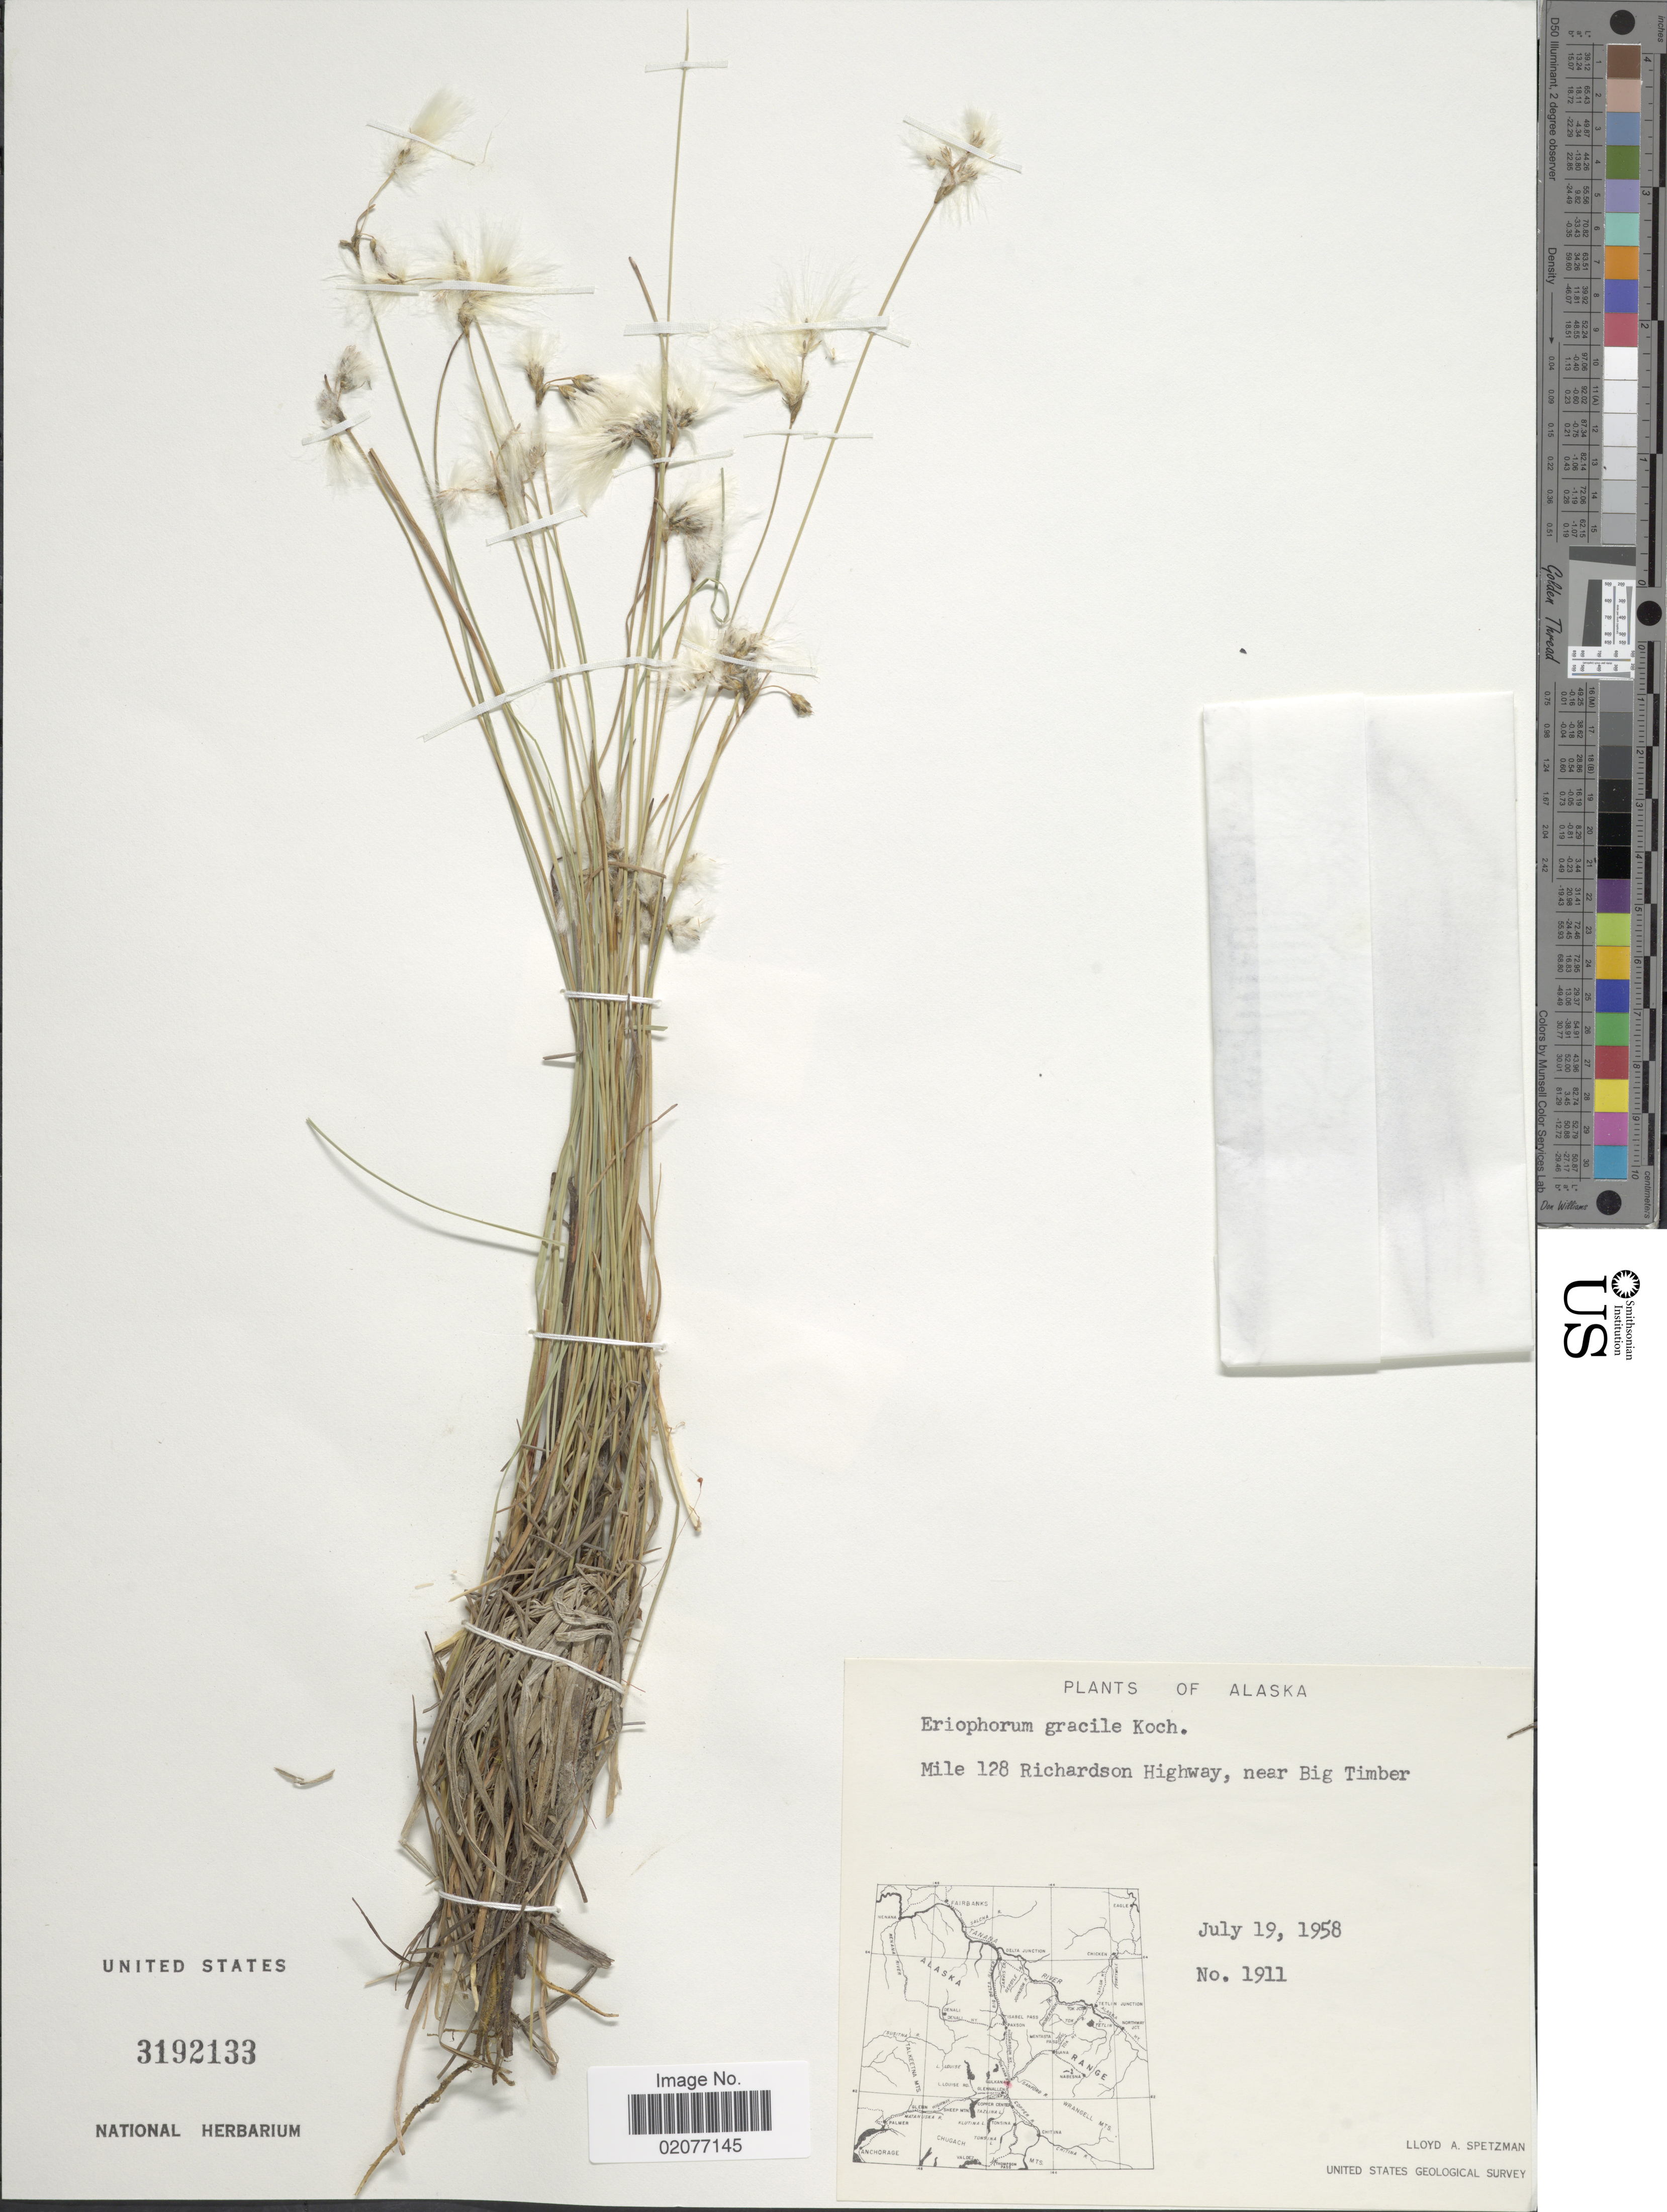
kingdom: Plantae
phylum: Tracheophyta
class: Liliopsida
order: Poales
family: Cyperaceae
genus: Eriophorum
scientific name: Eriophorum gracile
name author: W.D.J. Koch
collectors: L. Spetzman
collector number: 1911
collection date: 1958-07-19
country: United States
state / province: Alaska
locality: Mile 128 Richardson Highway, near Big Timber.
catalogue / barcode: US 3192133